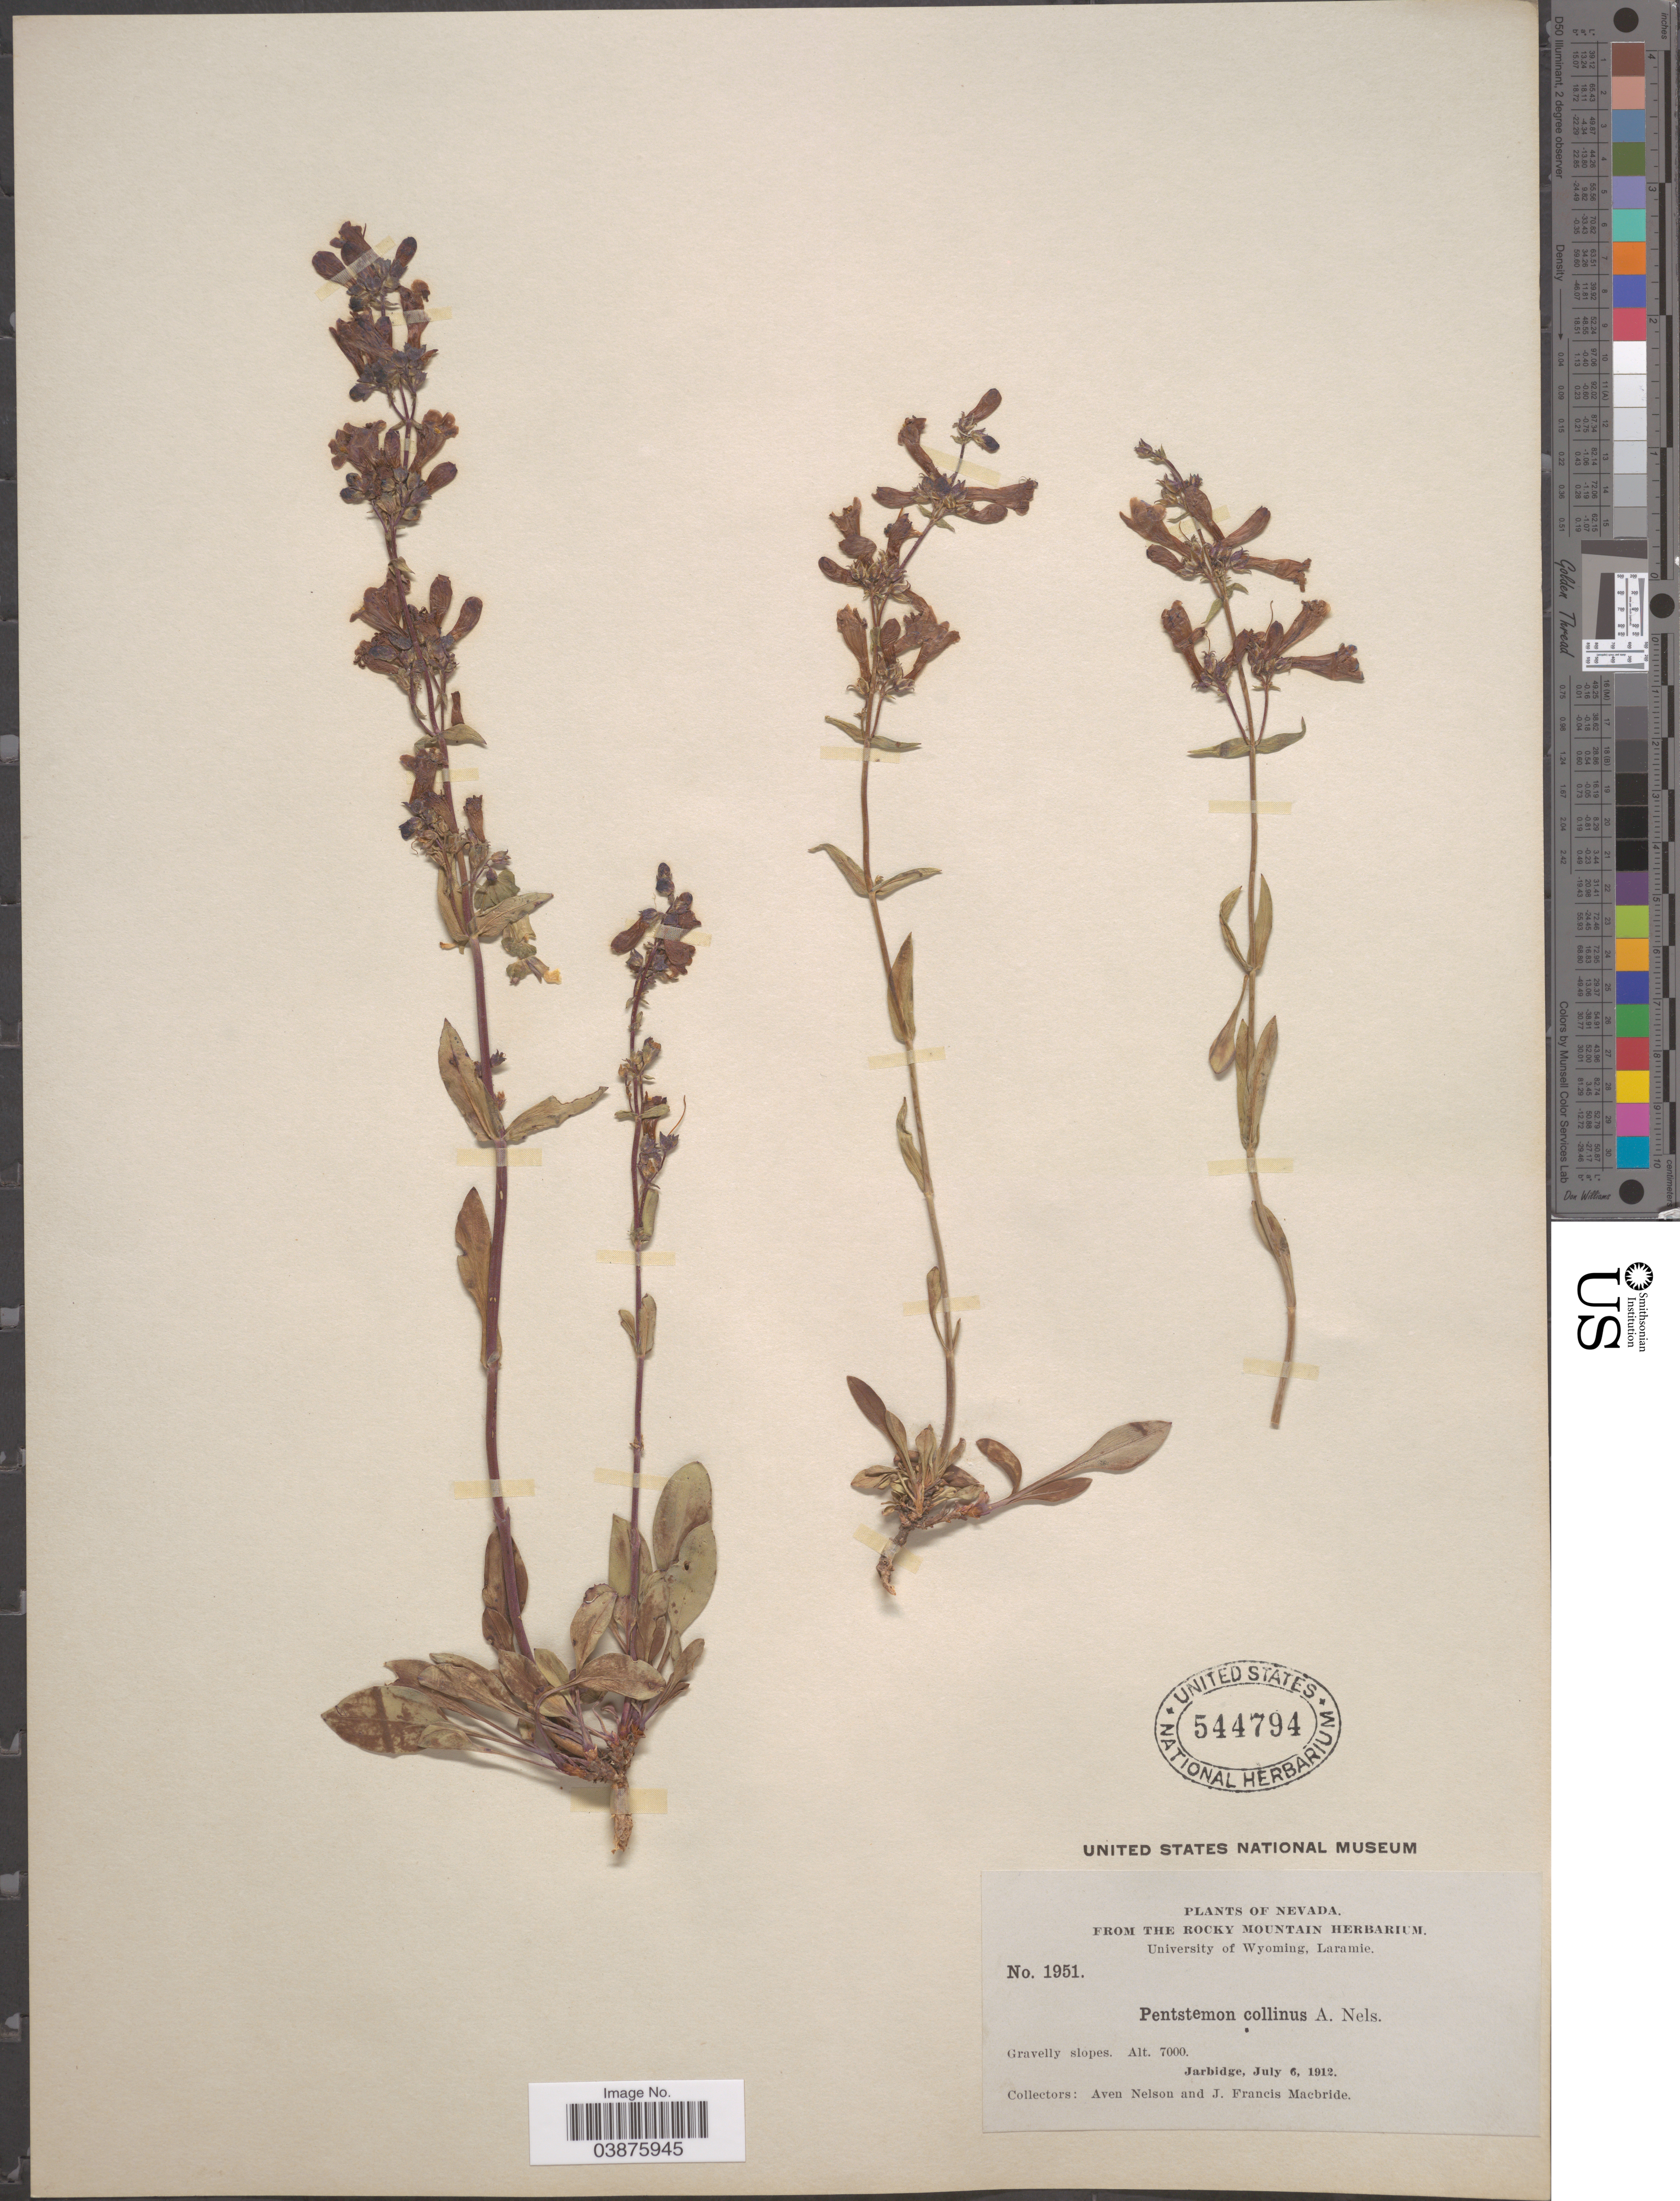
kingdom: Plantae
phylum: Tracheophyta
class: Magnoliopsida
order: Lamiales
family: Plantaginaceae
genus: Penstemon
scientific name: Penstemon humilis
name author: Nutt. ex A. Gray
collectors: A. Nelson & J. F. Macbride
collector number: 1951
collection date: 1912-07-06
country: United States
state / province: Nevada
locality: Jarbidge.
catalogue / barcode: US 544794